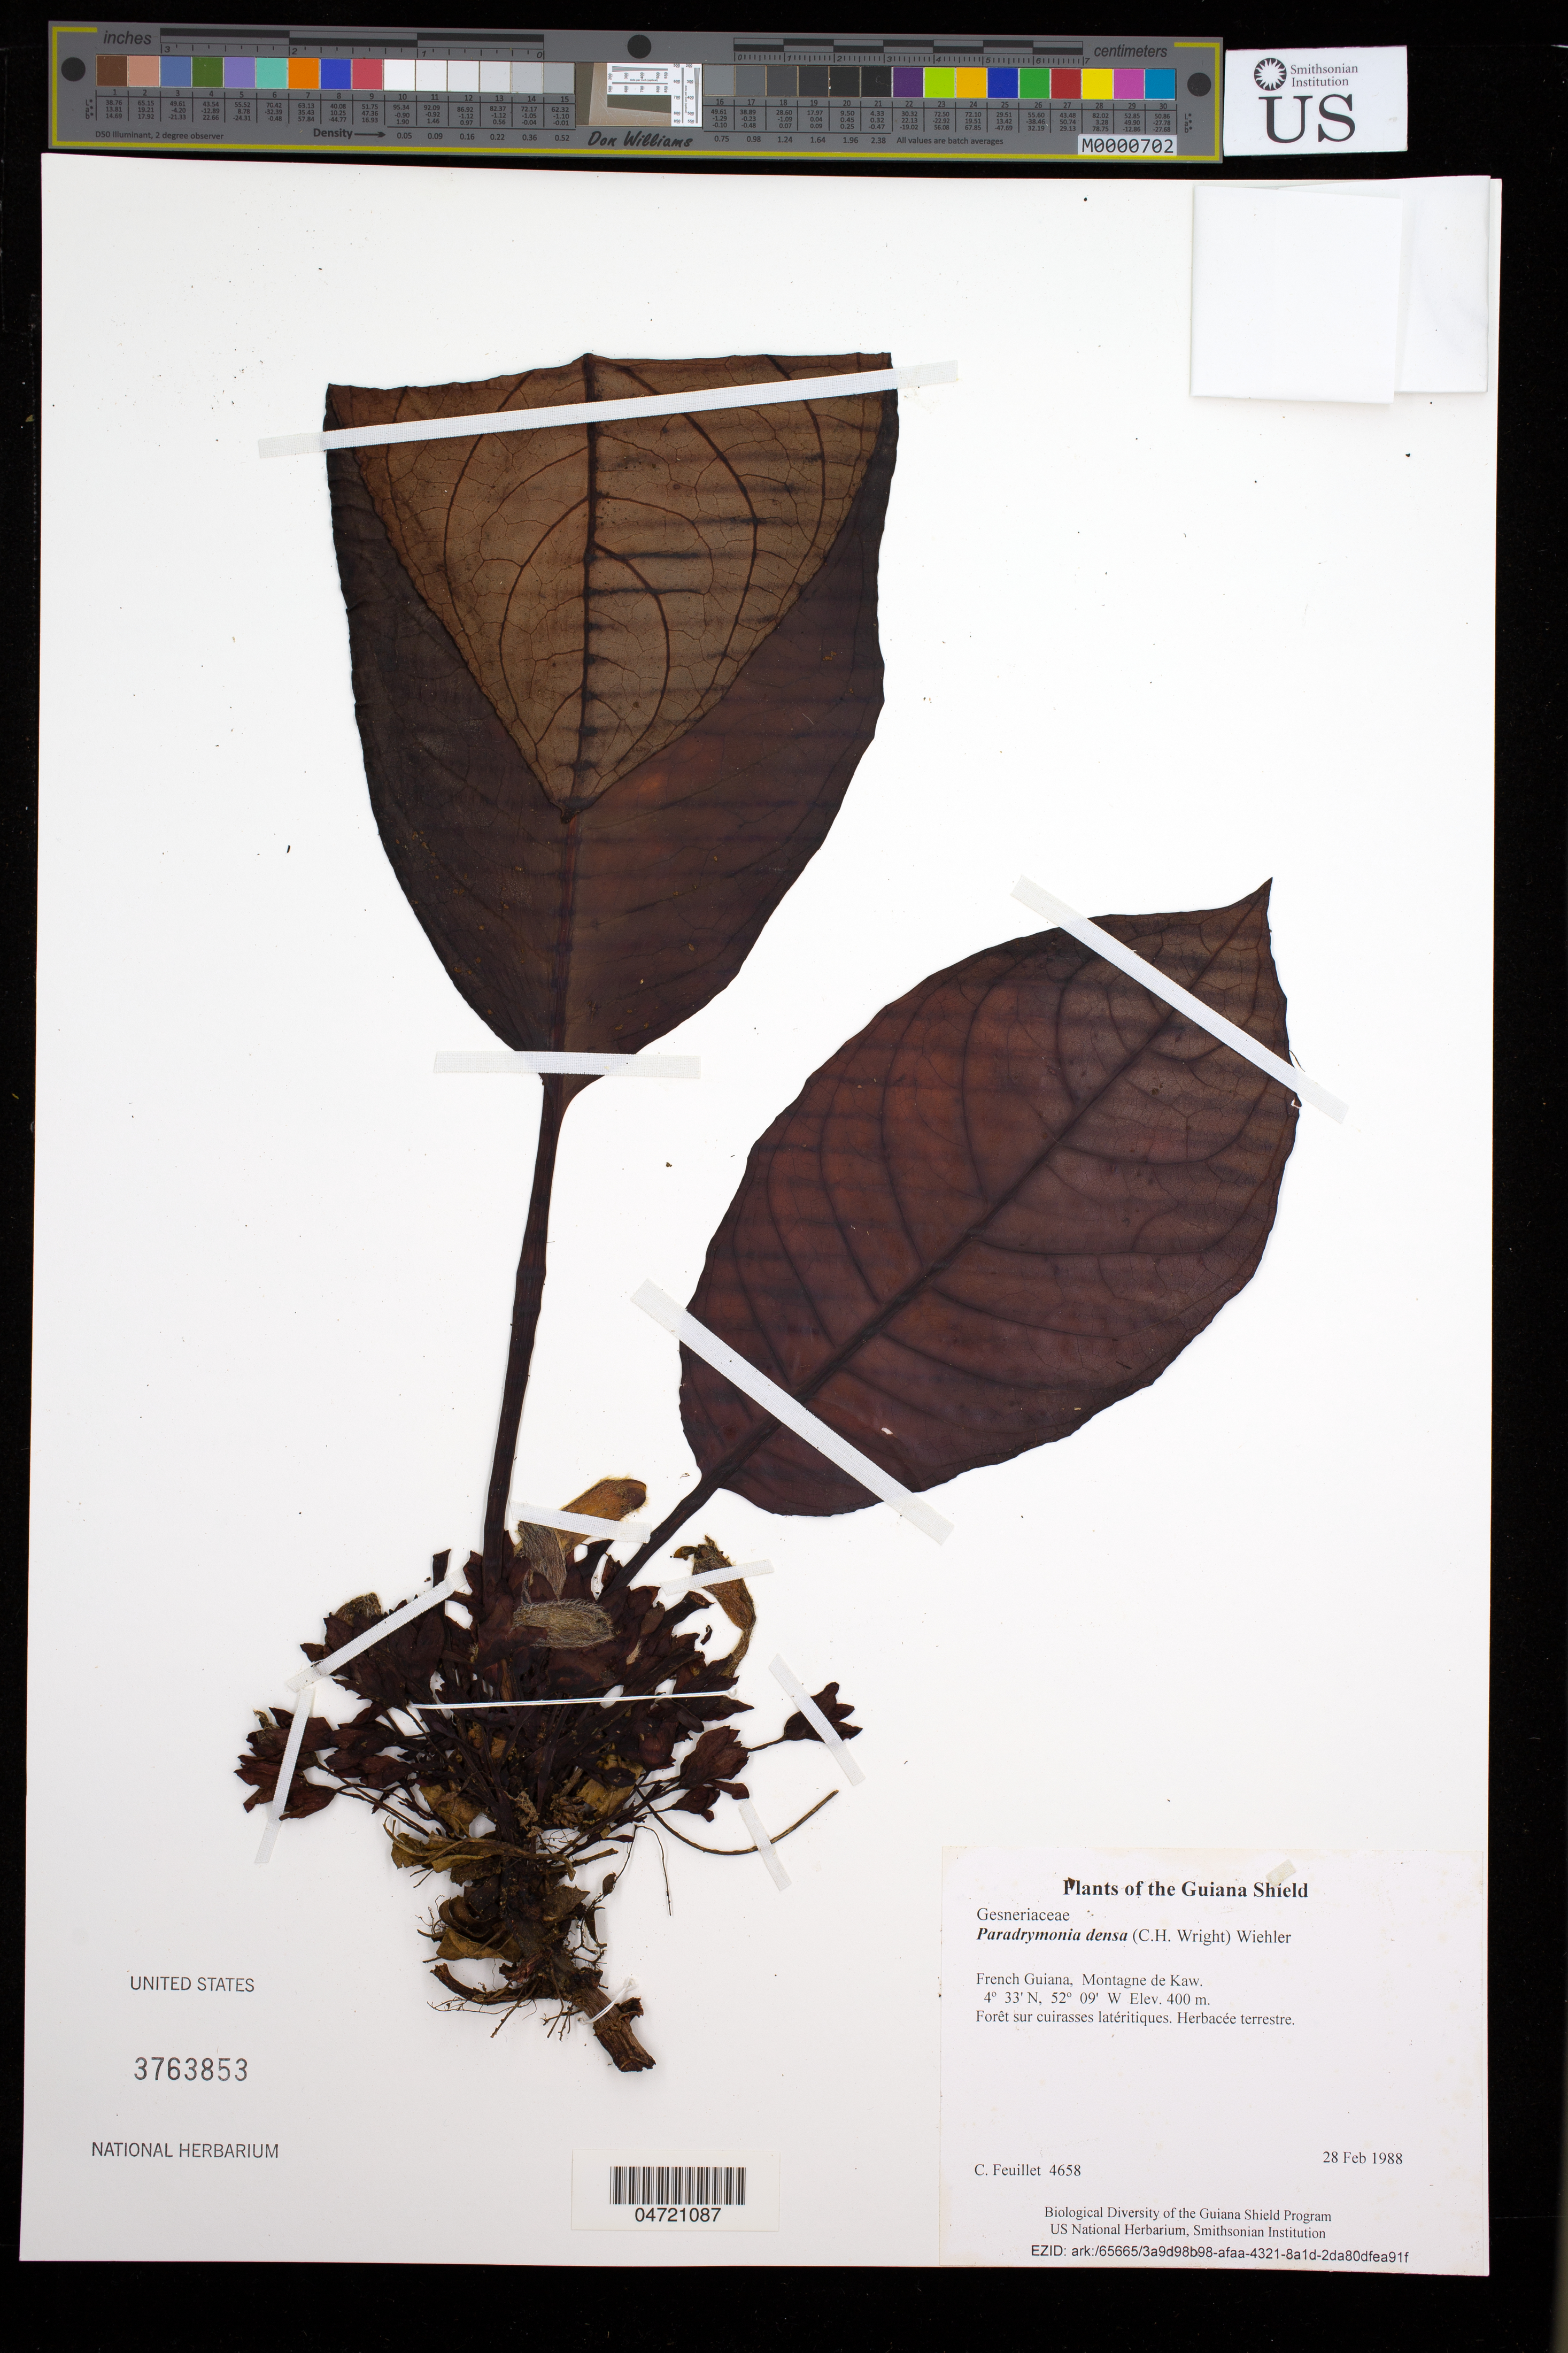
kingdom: Plantae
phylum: Tracheophyta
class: Magnoliopsida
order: Lamiales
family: Gesneriaceae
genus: Paradrymonia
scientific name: Paradrymonia densa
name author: (C.H. Wright) Wiehler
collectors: C. Feuillet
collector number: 4658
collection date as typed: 28 Feb 1988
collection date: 1988-02-28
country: French Guiana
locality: Montagne de Kaw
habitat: Forêt sur cuirasses latéritiques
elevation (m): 400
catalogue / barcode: US 3763853